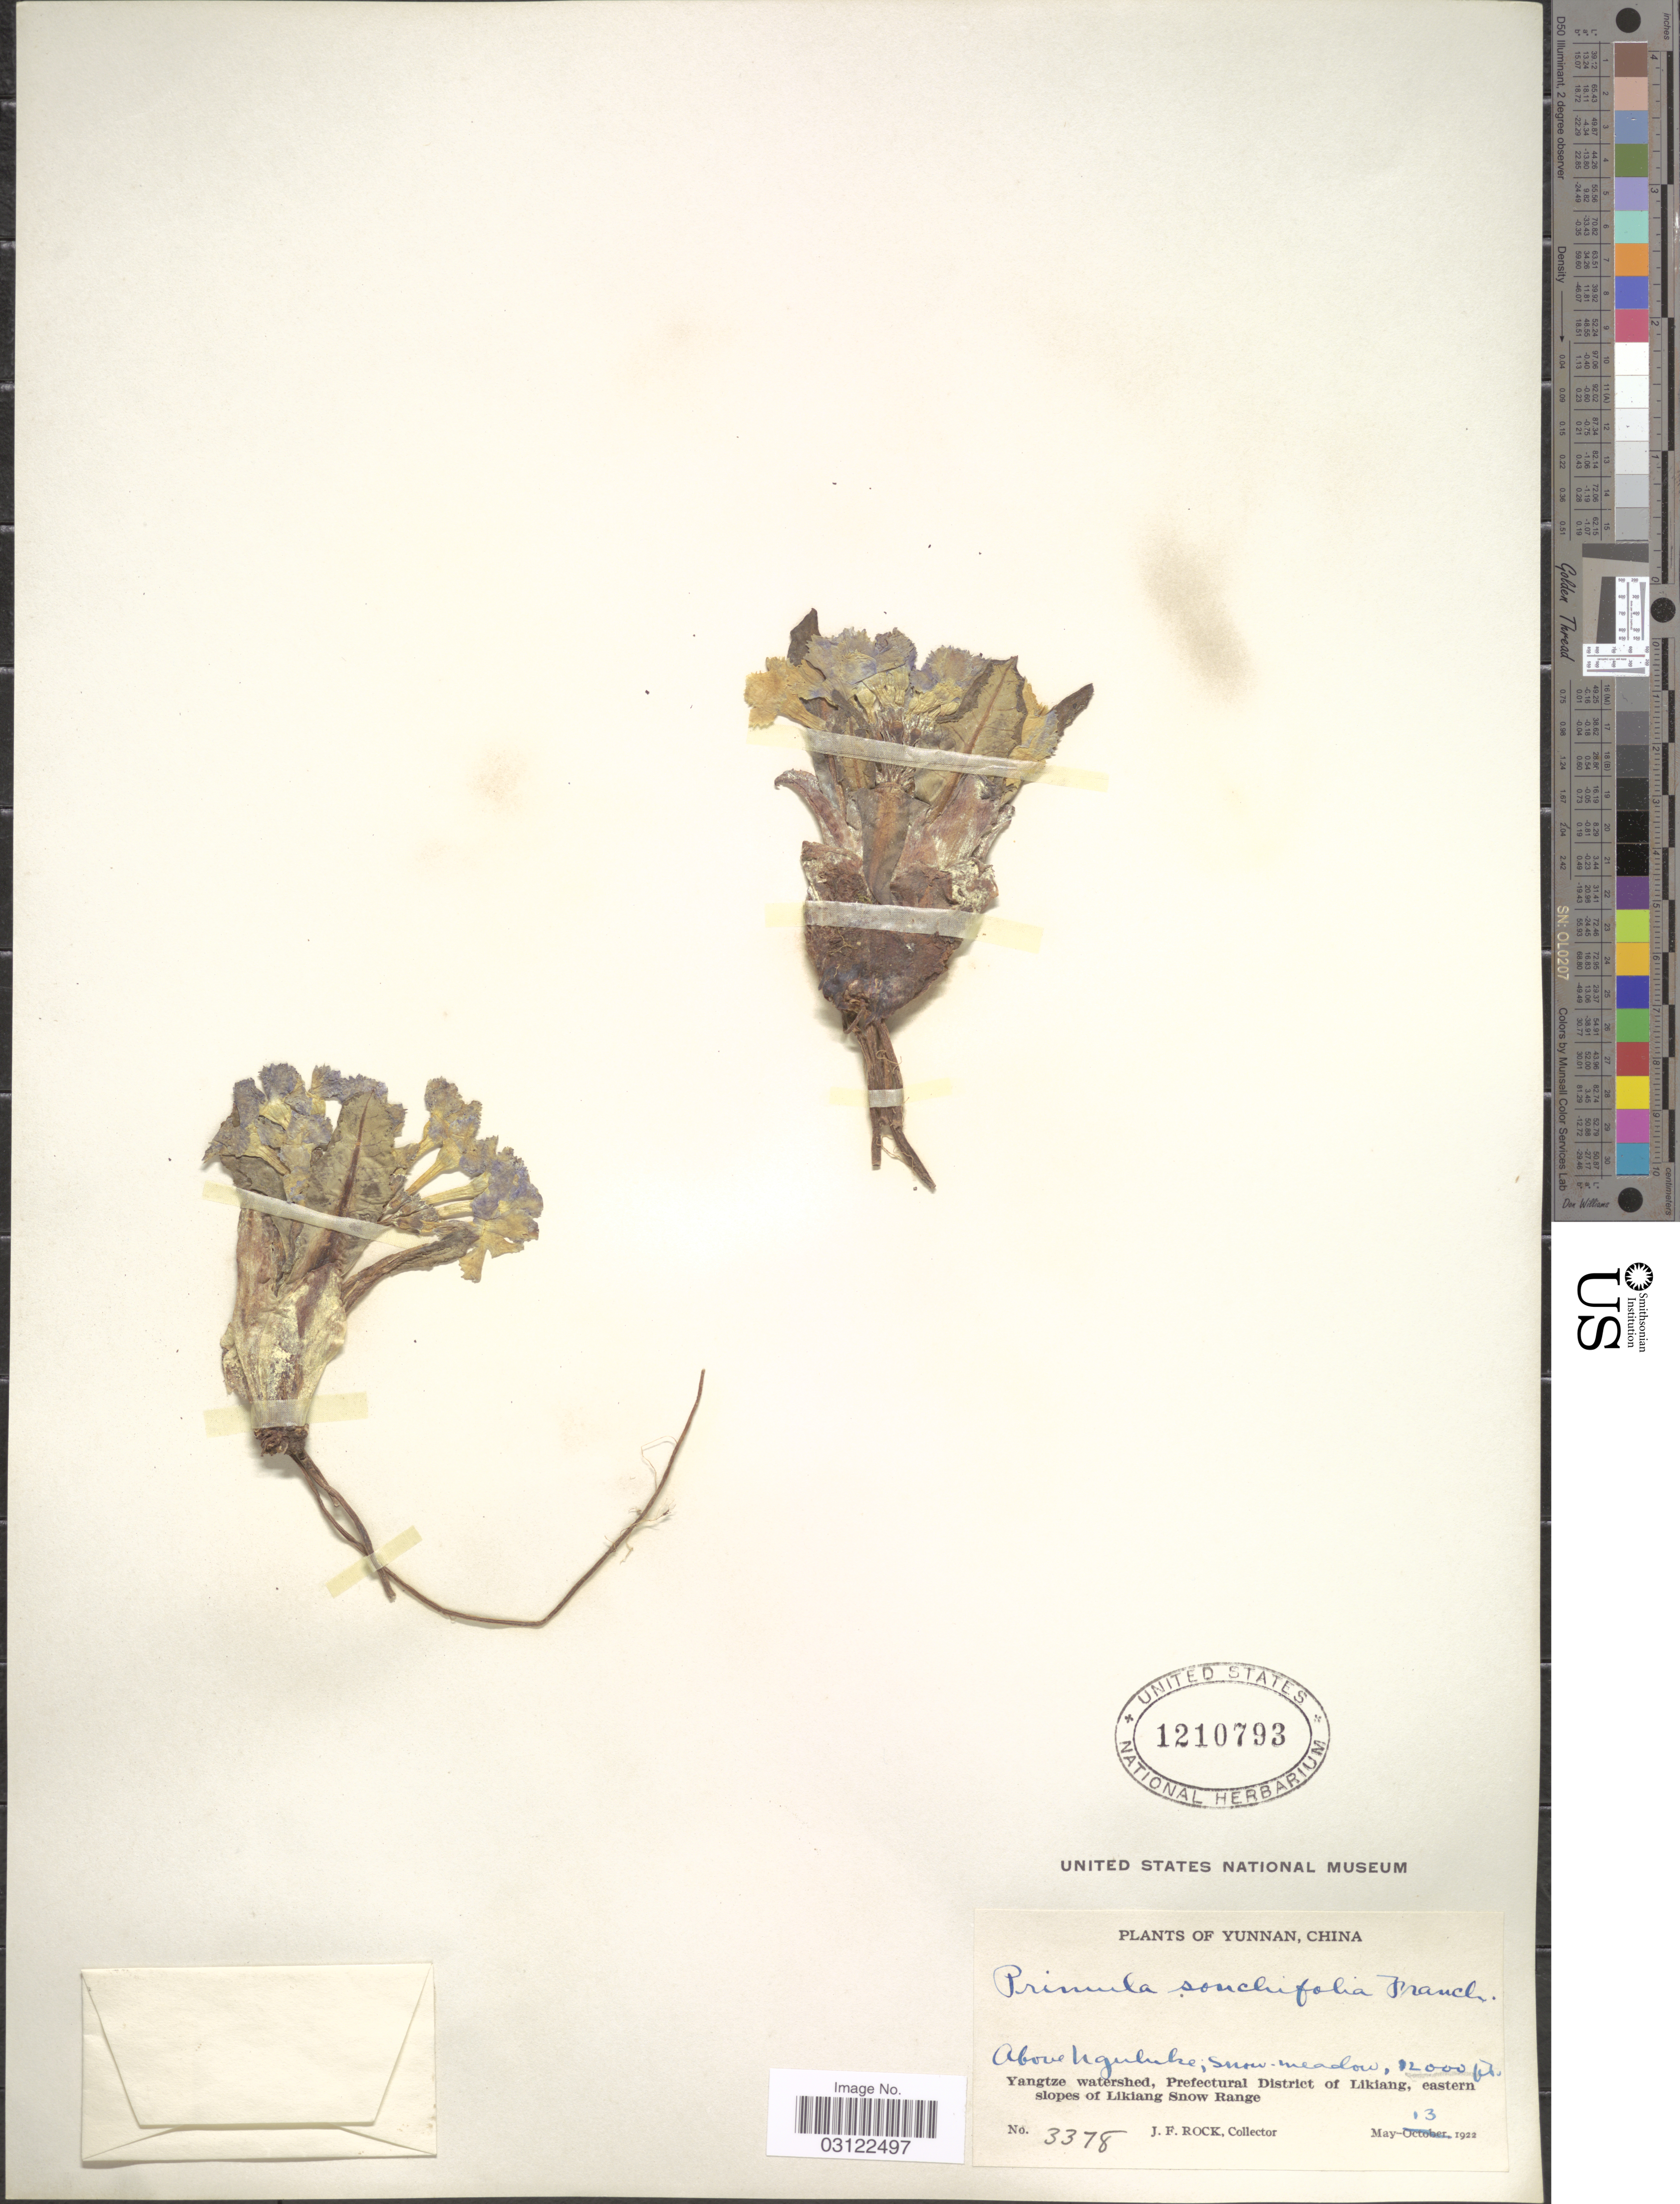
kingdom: Plantae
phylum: Tracheophyta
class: Magnoliopsida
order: Ericales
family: Primulaceae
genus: Primula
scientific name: Primula sonchifolia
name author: Franch.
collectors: J. Rock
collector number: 3378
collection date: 1922-05-13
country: China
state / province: Yunnan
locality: Above Nguluke. Yangtze watershed, Prefectural District of Likiang, eastern slopes of Likiang Snow Range.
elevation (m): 3658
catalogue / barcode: US 1210793